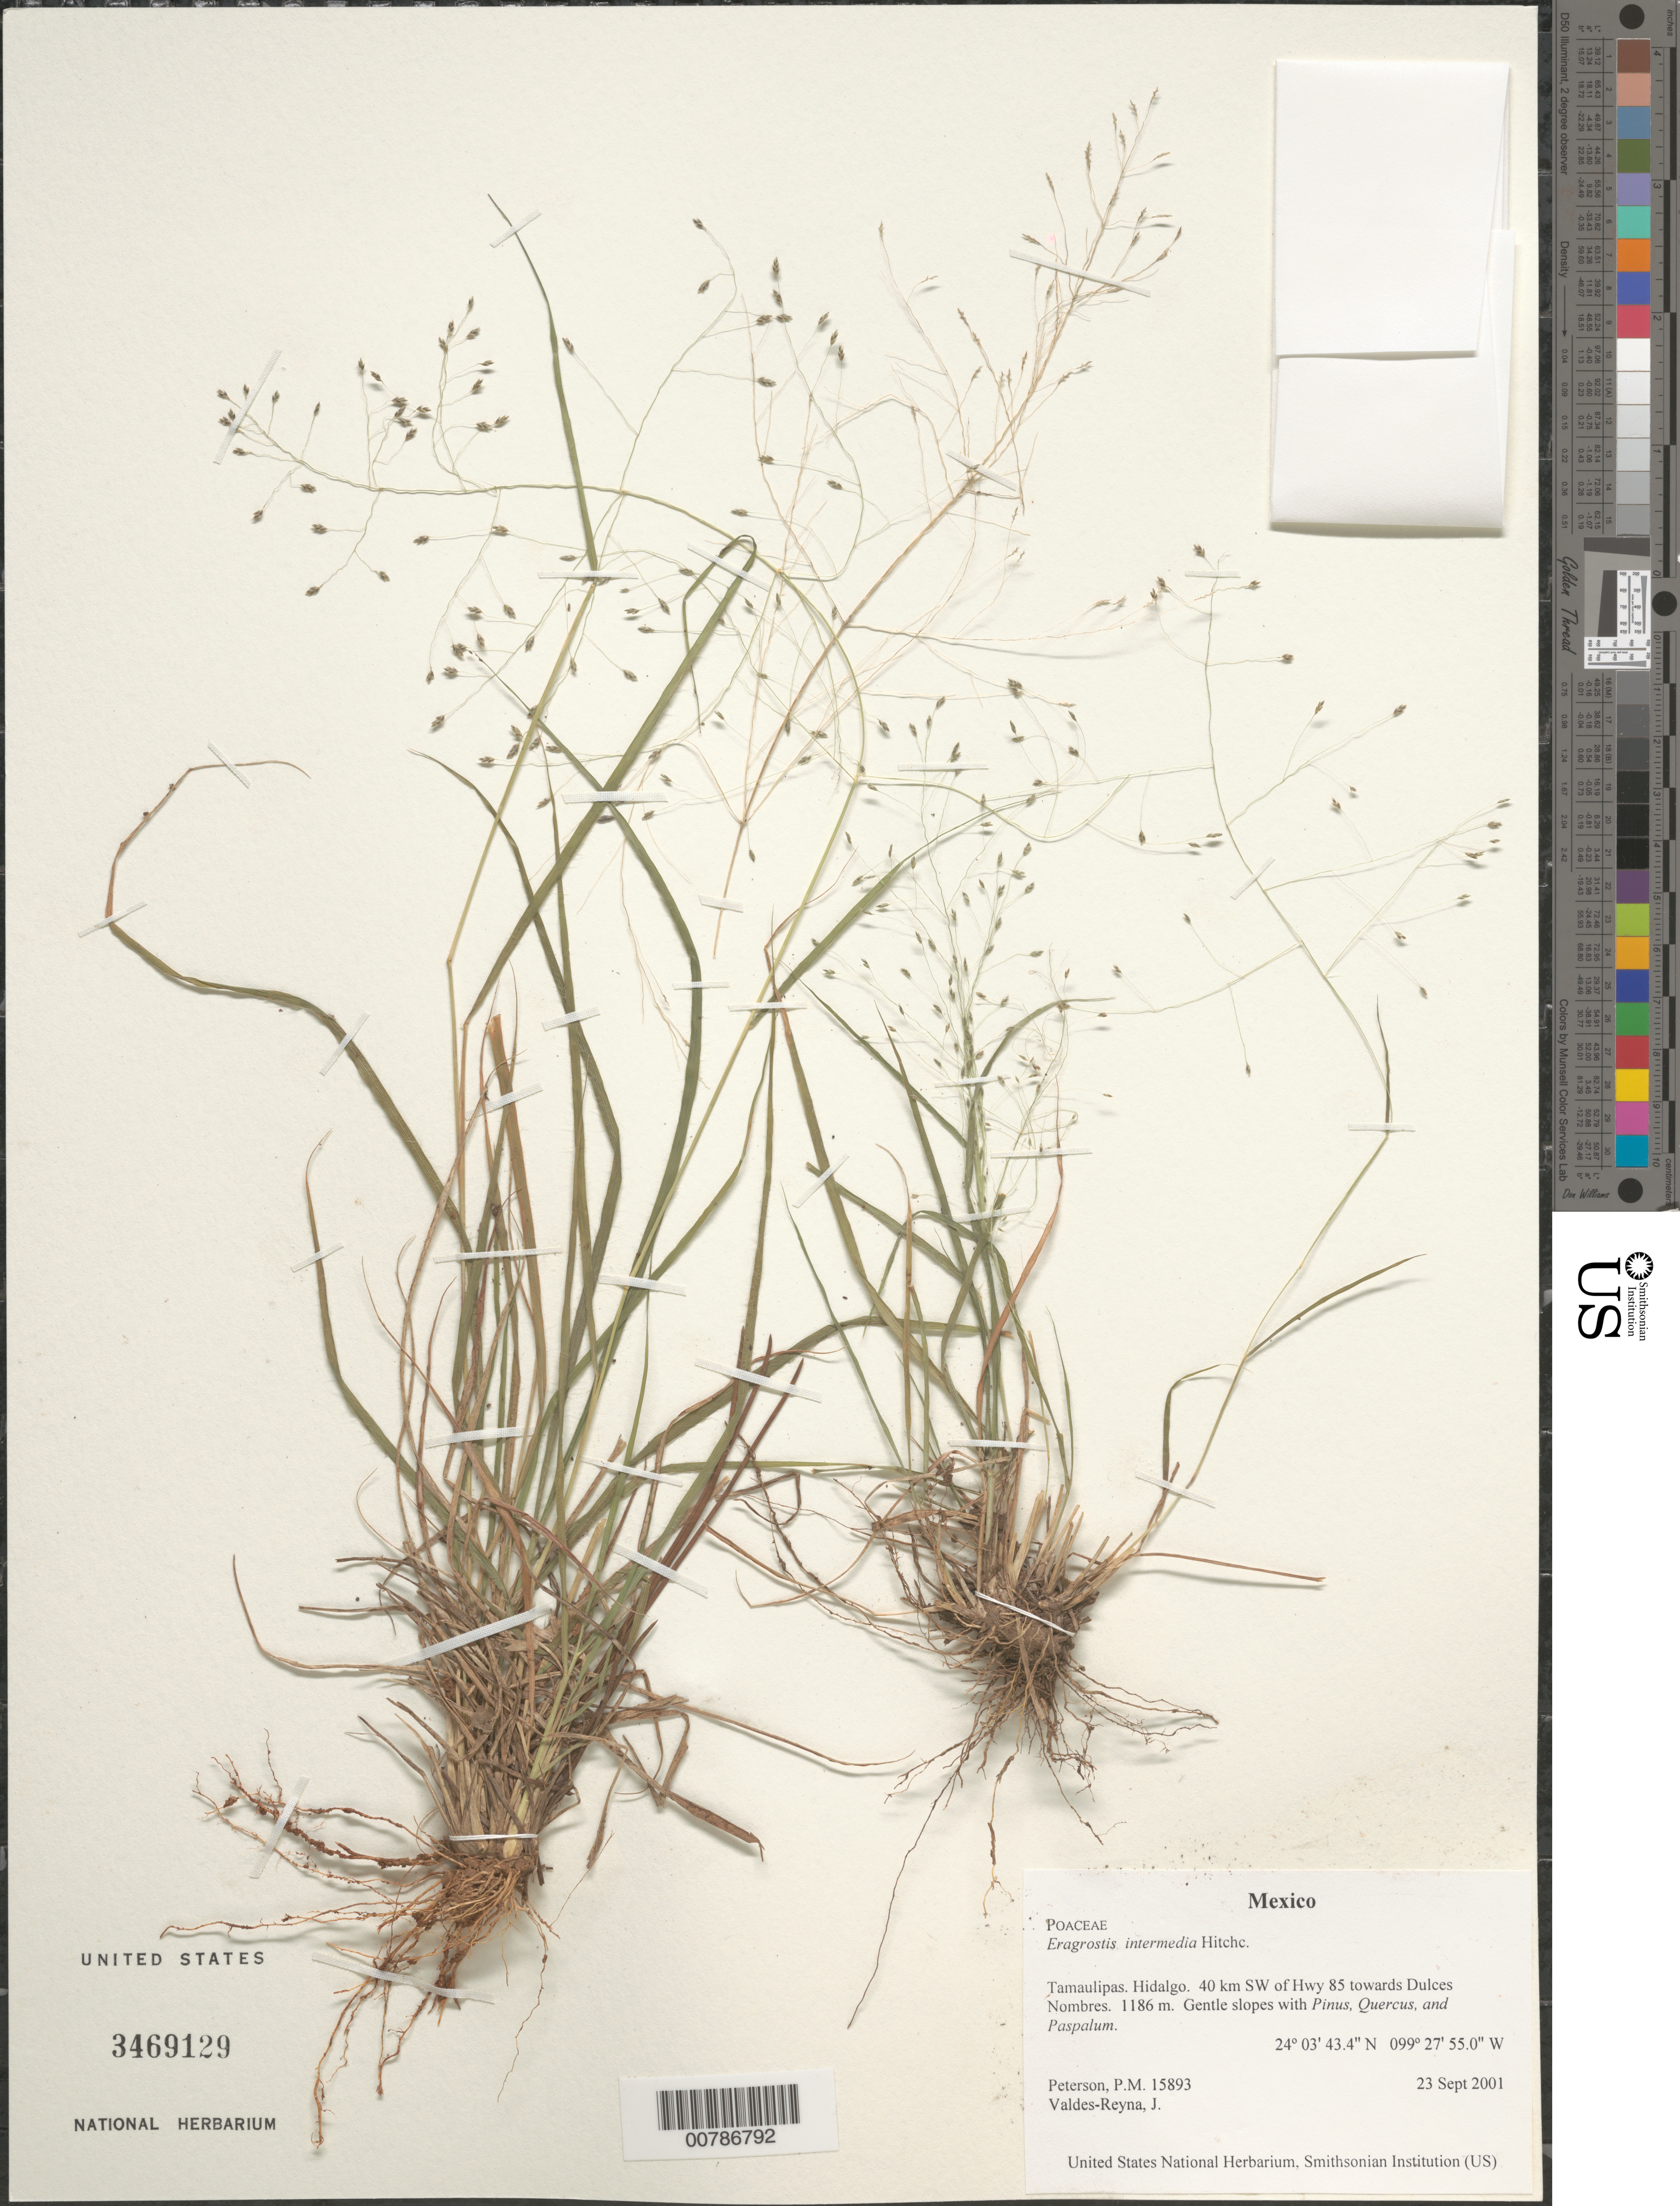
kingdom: Plantae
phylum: Tracheophyta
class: Liliopsida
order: Poales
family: Poaceae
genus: Eragrostis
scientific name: Eragrostis intermedia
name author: Hitchc.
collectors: P. M. Peterson & J. Valdés-Reyna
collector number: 15893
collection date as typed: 23 Sep 2001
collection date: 2001-09-23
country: Mexico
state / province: Tamaulipas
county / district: Hidalgo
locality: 40 km SW of Hwy 85 towards Dulces Nombres.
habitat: Gentle slopes with ~Pinus, Quercus, and Paspalum~.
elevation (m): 1186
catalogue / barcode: US 3469129